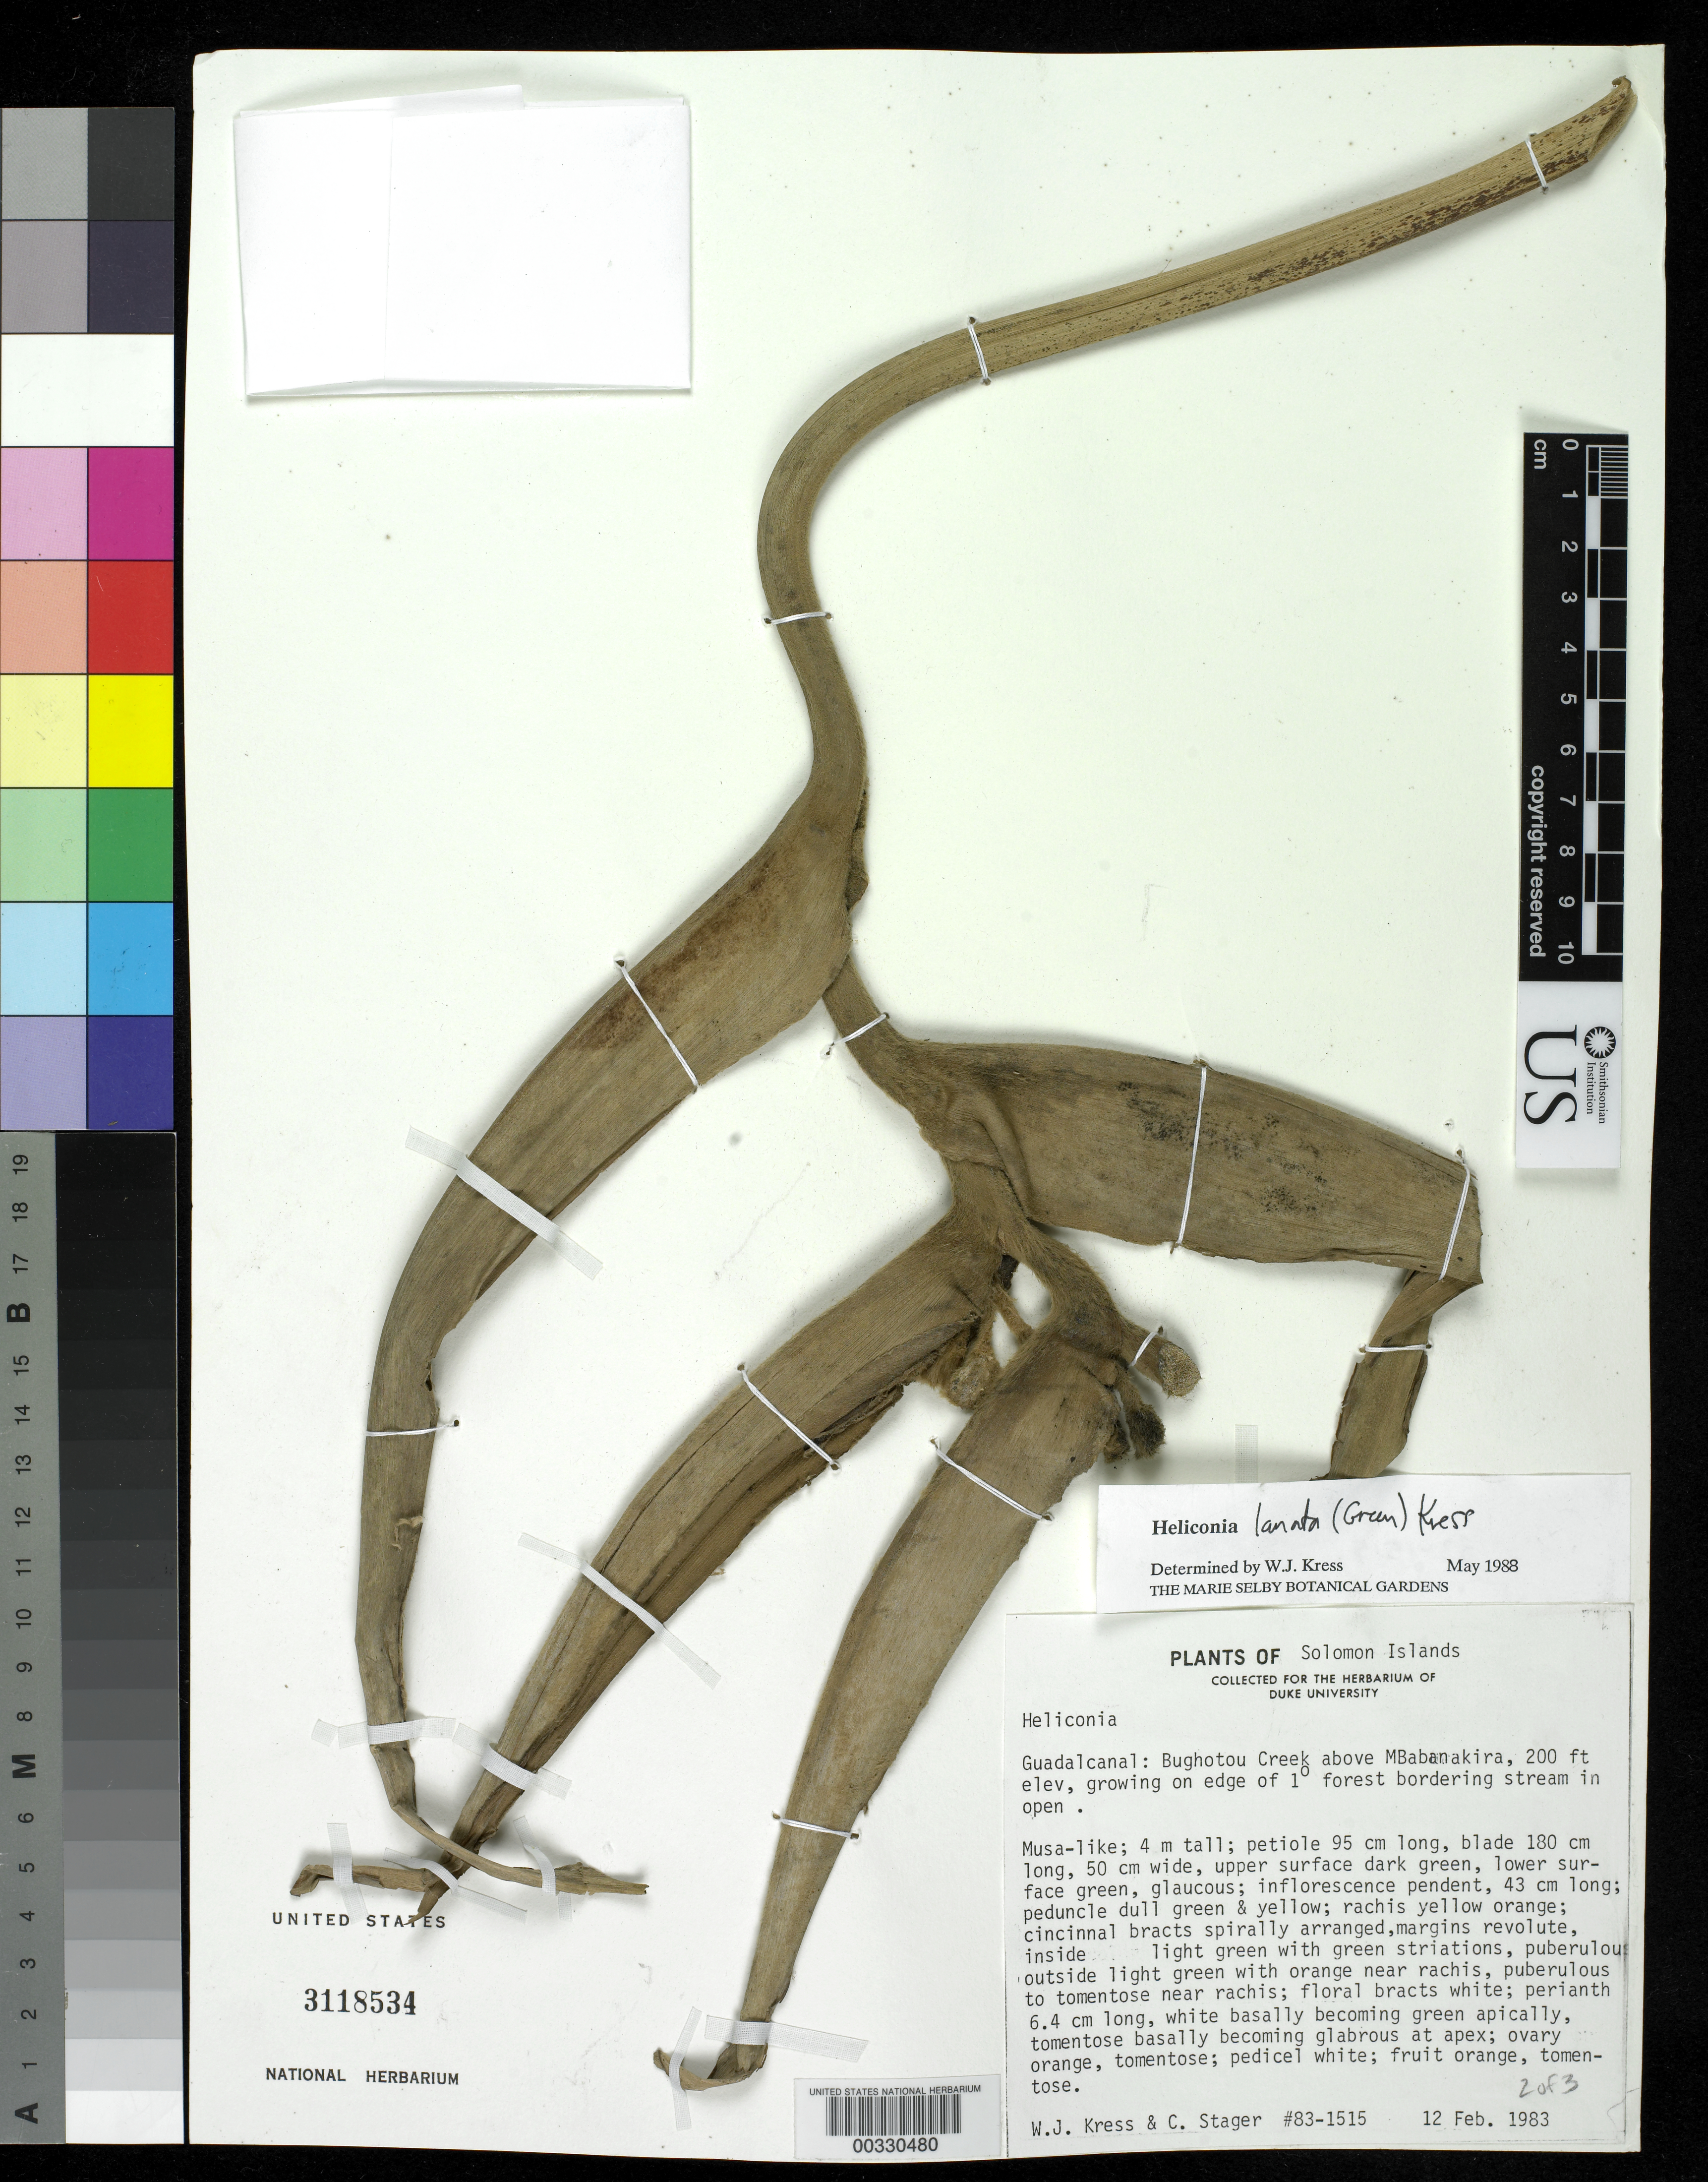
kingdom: Plantae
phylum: Tracheophyta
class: Liliopsida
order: Zingiberales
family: Heliconiaceae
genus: Heliconia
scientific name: Heliconia lanata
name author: (P.S. Green) W.J. Kress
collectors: W. J. Kress & C. Stager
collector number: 83-1515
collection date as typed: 12 Feb 1983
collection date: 1983-02-12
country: Solomon Islands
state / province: Guadalcanal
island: Guadalcanal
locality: Bughotou creek above mbabanakira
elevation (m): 61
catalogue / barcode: US 3118534